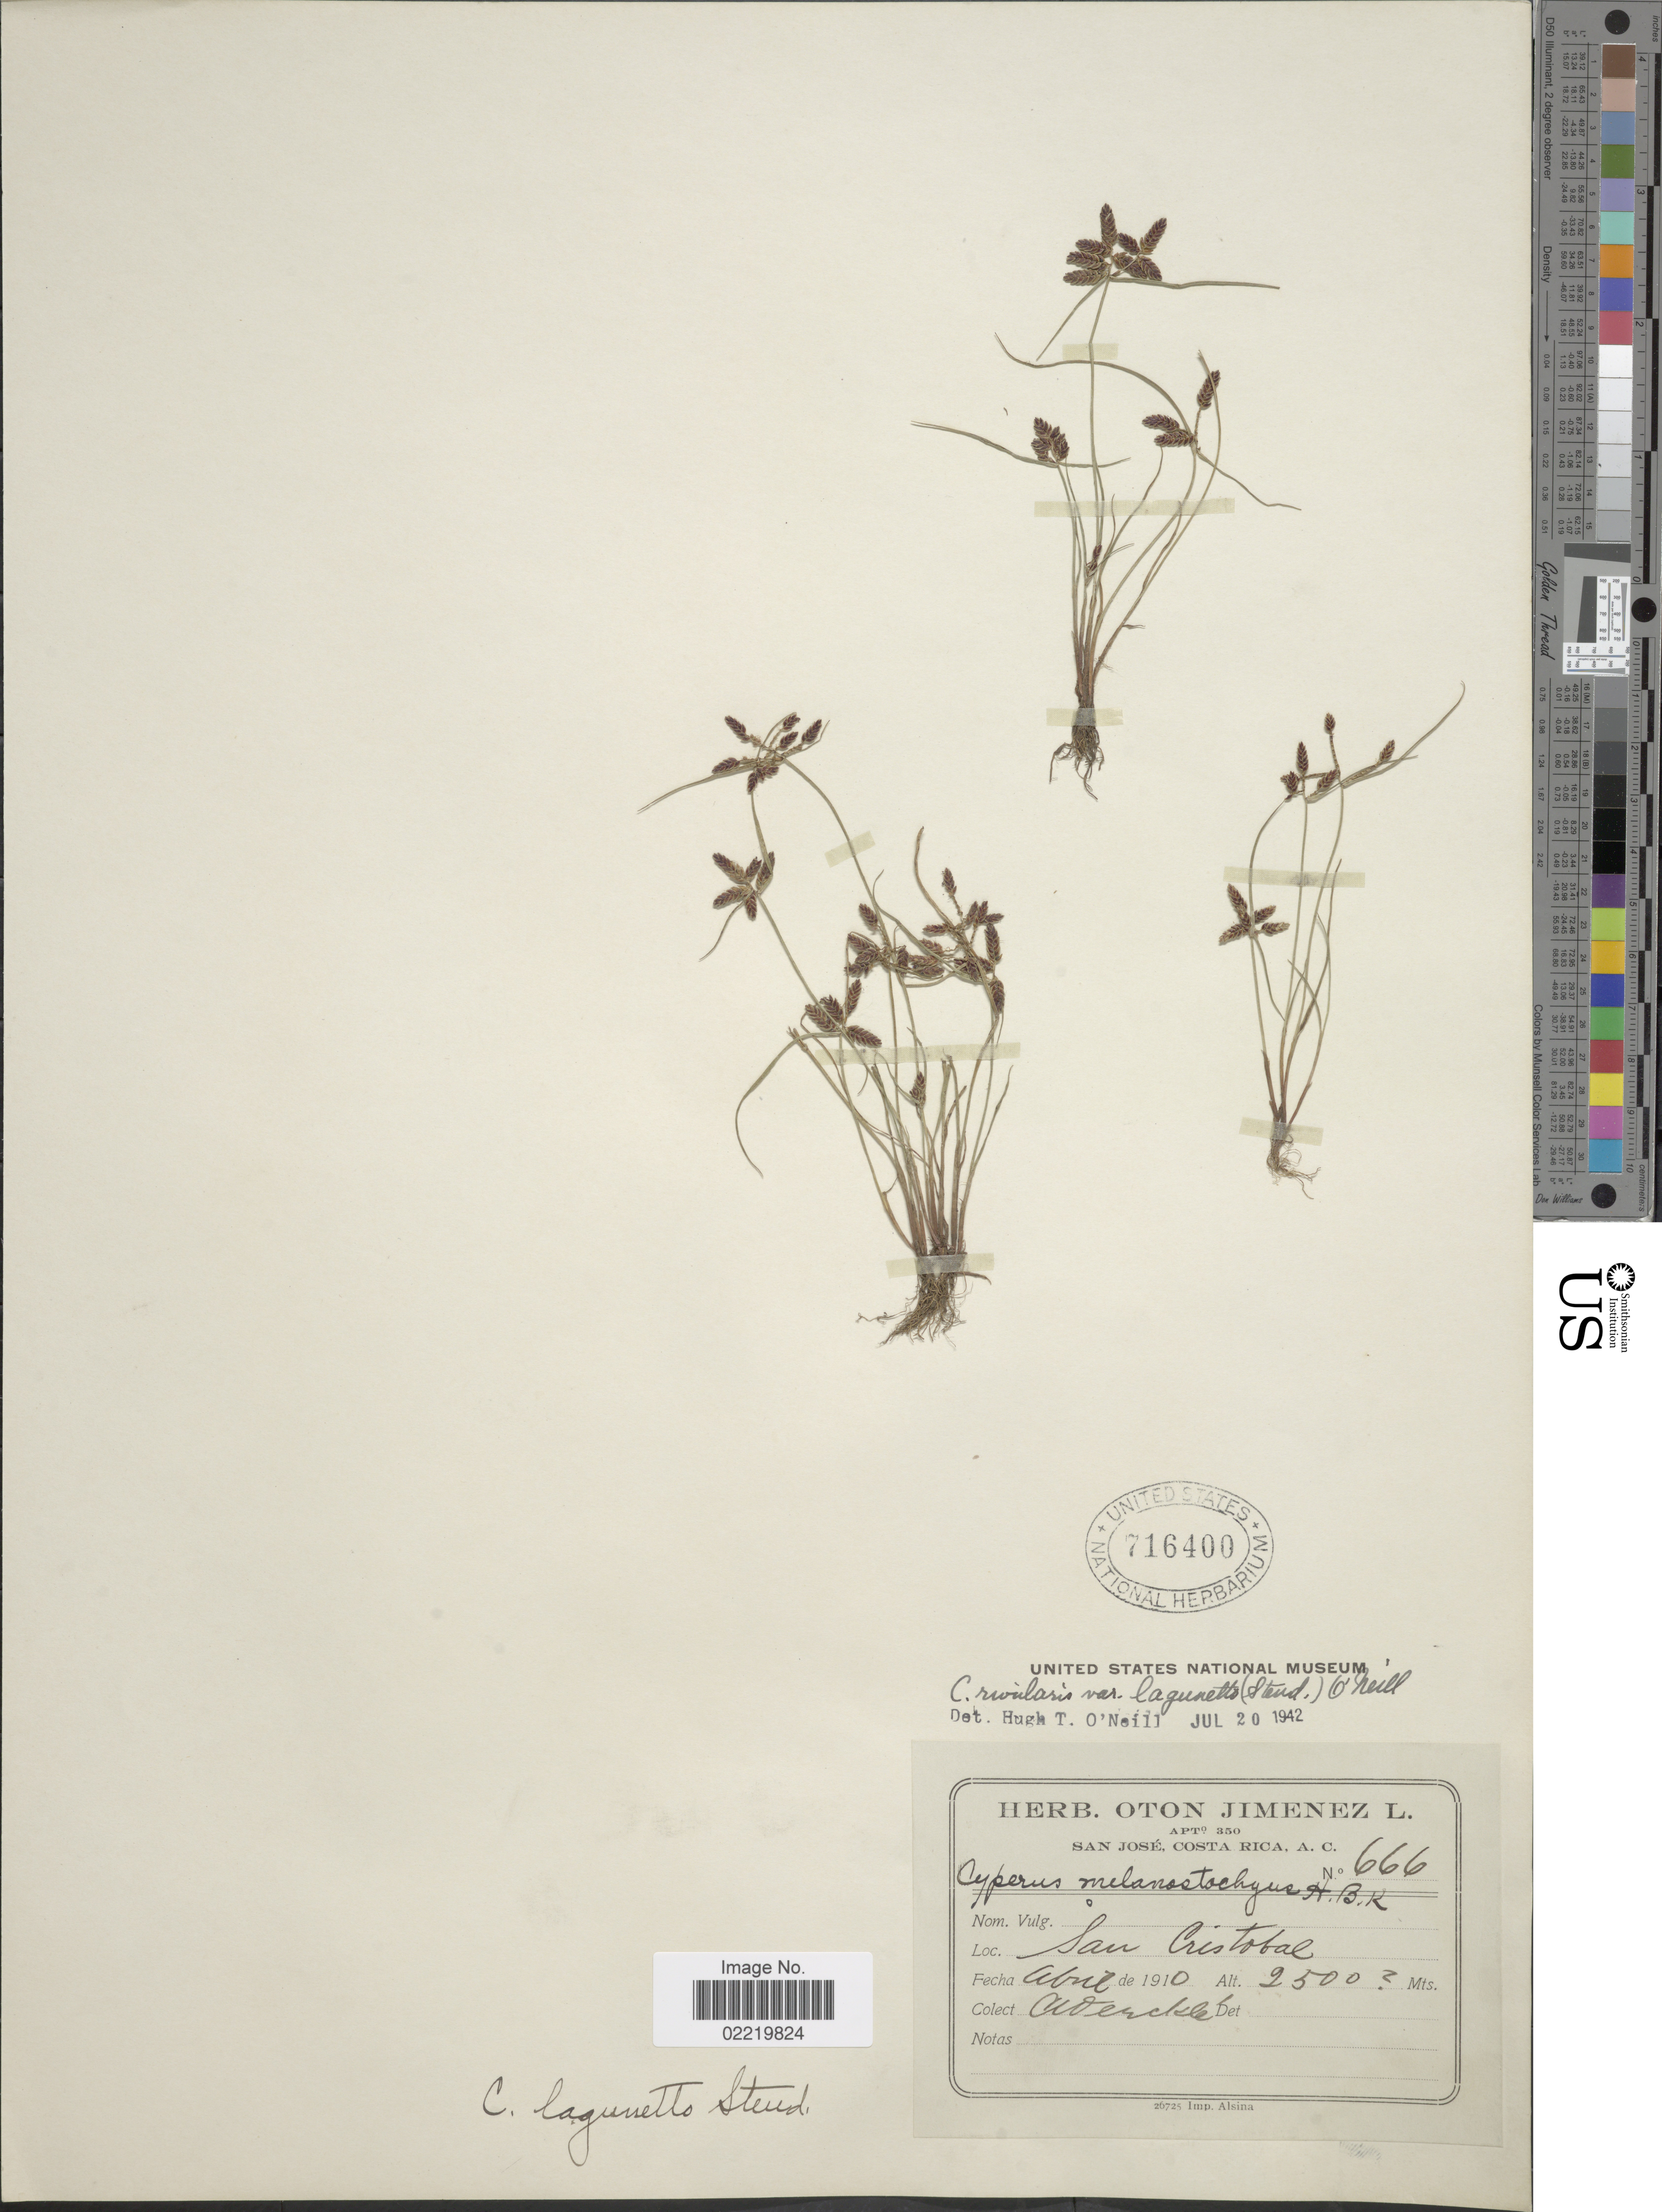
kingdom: Plantae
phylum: Tracheophyta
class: Liliopsida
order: Poales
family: Cyperaceae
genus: Cyperus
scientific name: Cyperus niger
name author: Ruiz & Pav.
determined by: Strong, Mark T., (BOT), Smithsonian Institution - National Museum of Natural History (UNITED STATES)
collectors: C. Wercklé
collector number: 666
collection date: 1910-04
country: Costa Rica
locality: San Cristobal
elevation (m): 2500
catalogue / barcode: US 716400